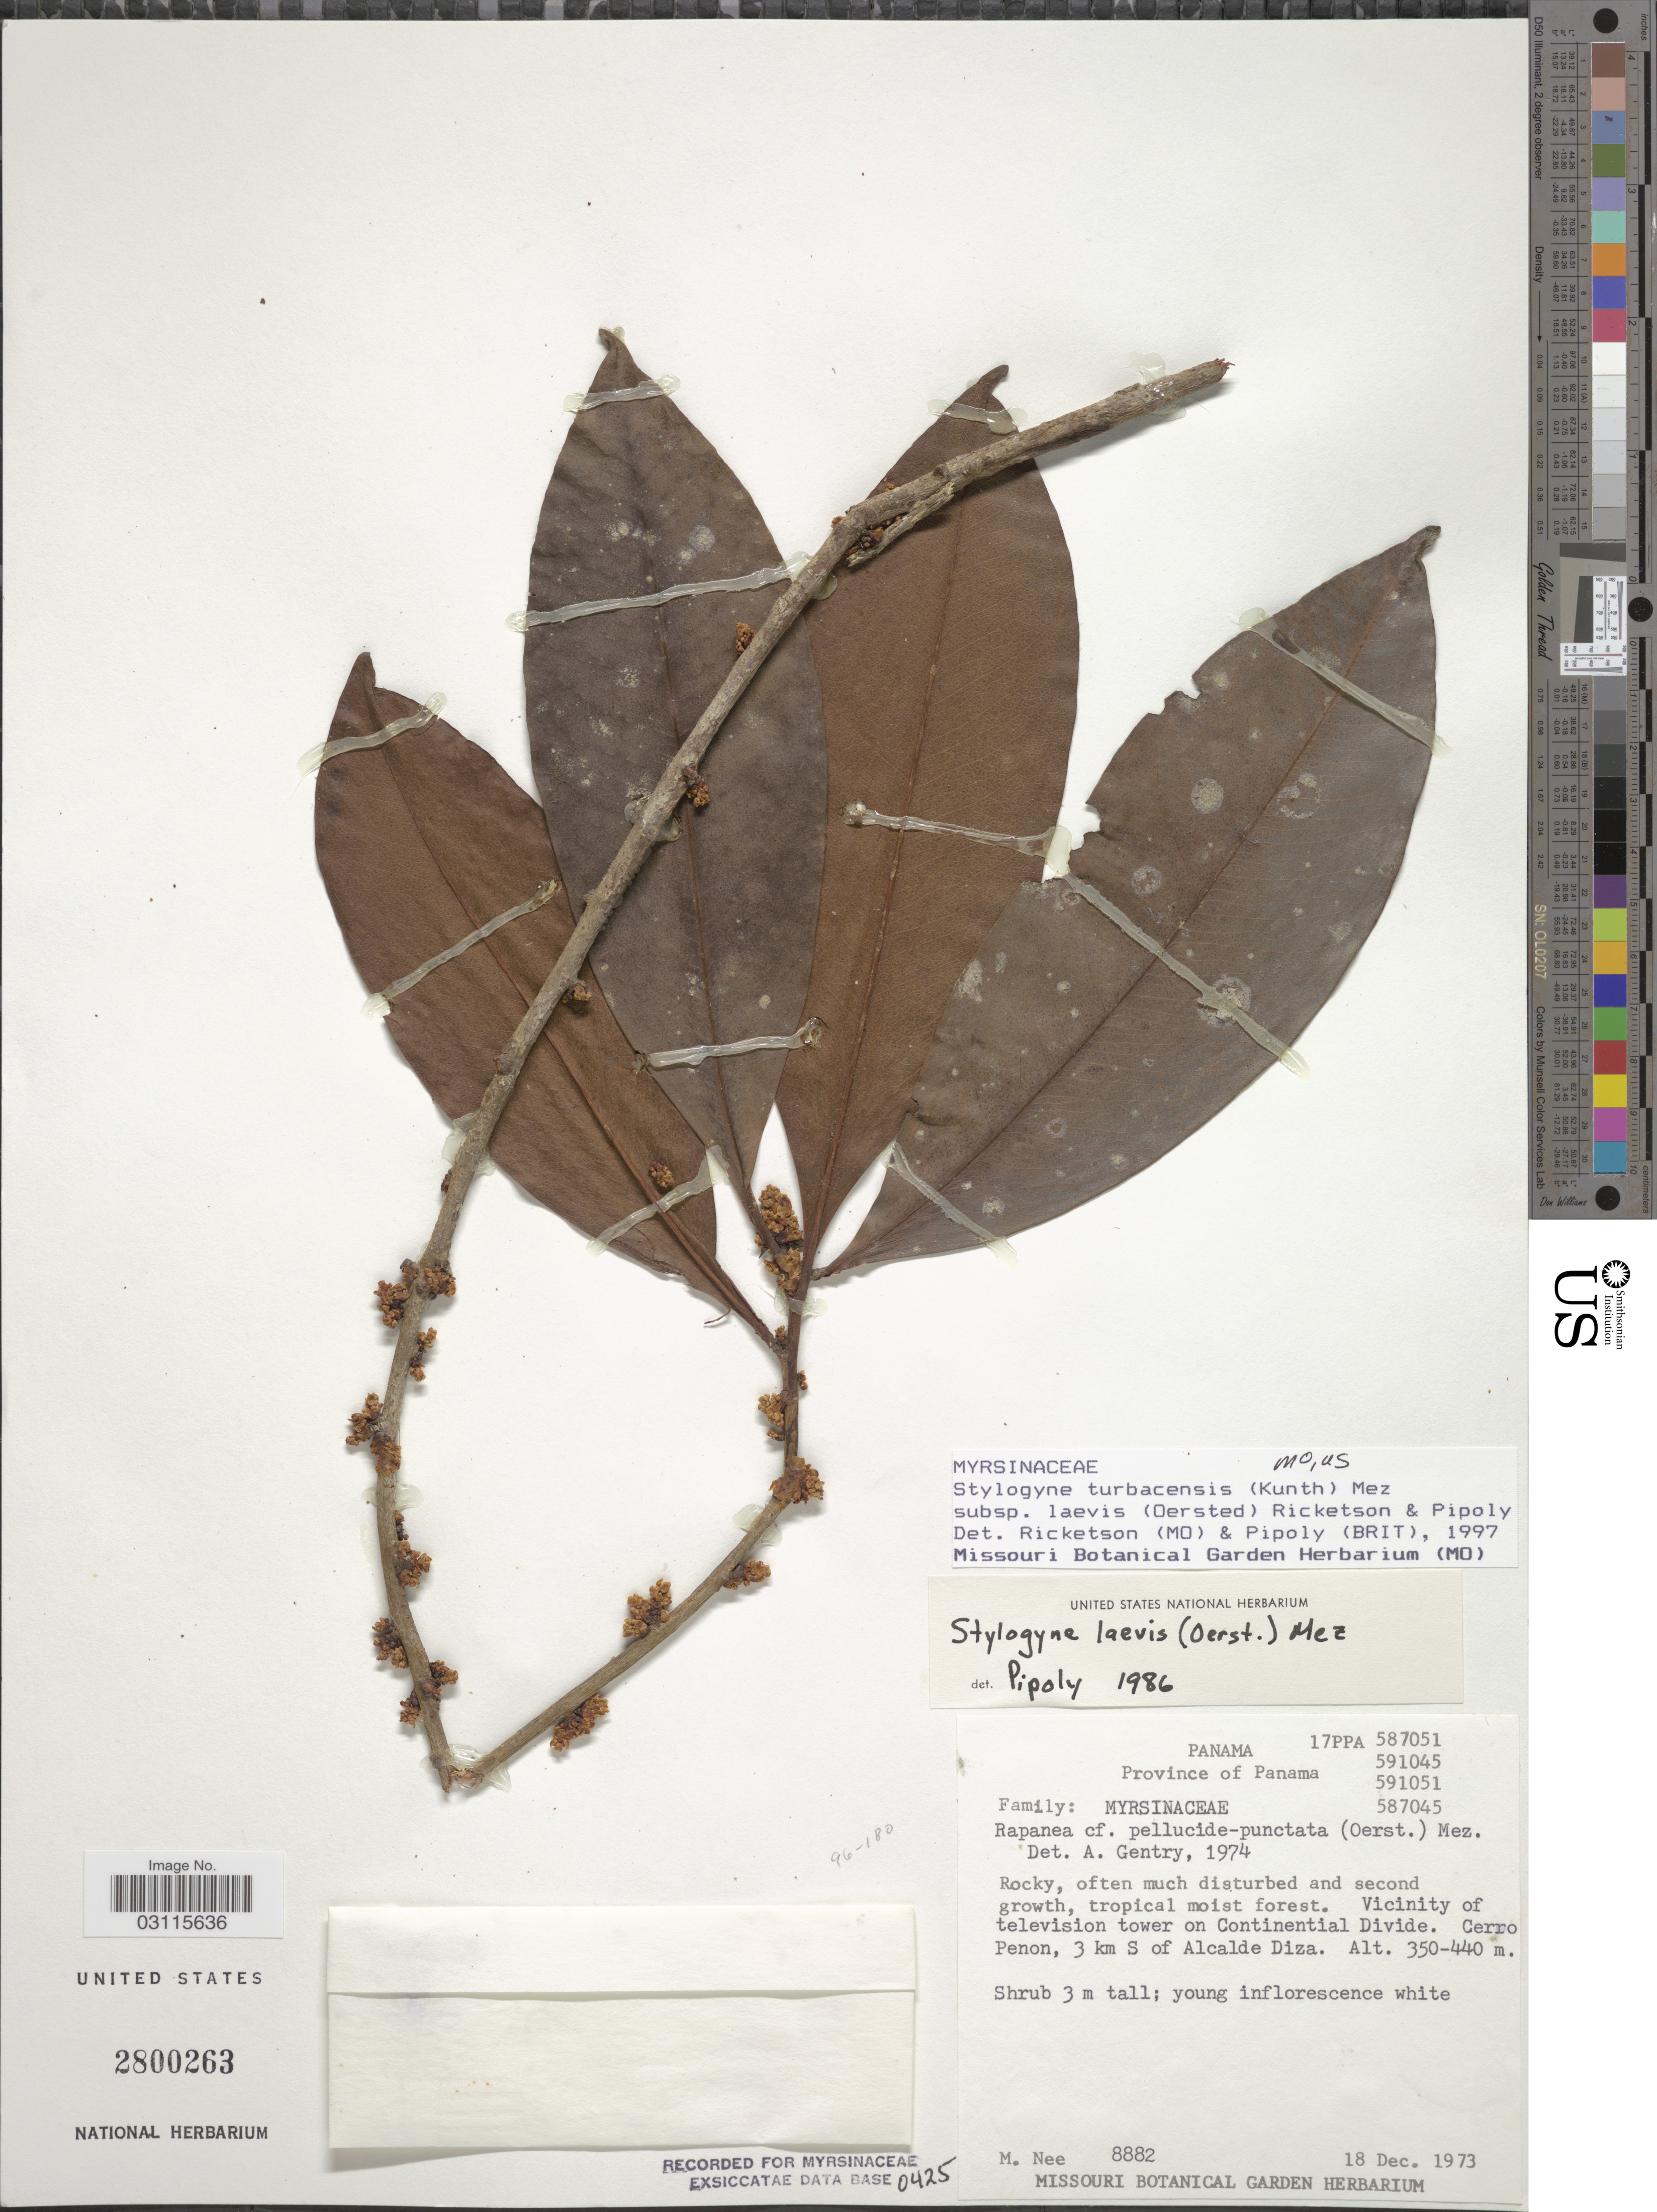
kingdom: Plantae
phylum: Tracheophyta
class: Magnoliopsida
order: Ericales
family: Primulaceae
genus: Stylogyne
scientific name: Stylogyne turbacensis subsp. laevis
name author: (Oerst.) Ricketson & Pipoly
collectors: M. Nee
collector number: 8882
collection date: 1973-12-18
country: Panama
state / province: Panamá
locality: Province of Panama. Vicinity of television tower on Continential Divide. Cerro Penon, 3 km S of Alcalde Diza.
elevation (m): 350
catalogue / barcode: US 2800263